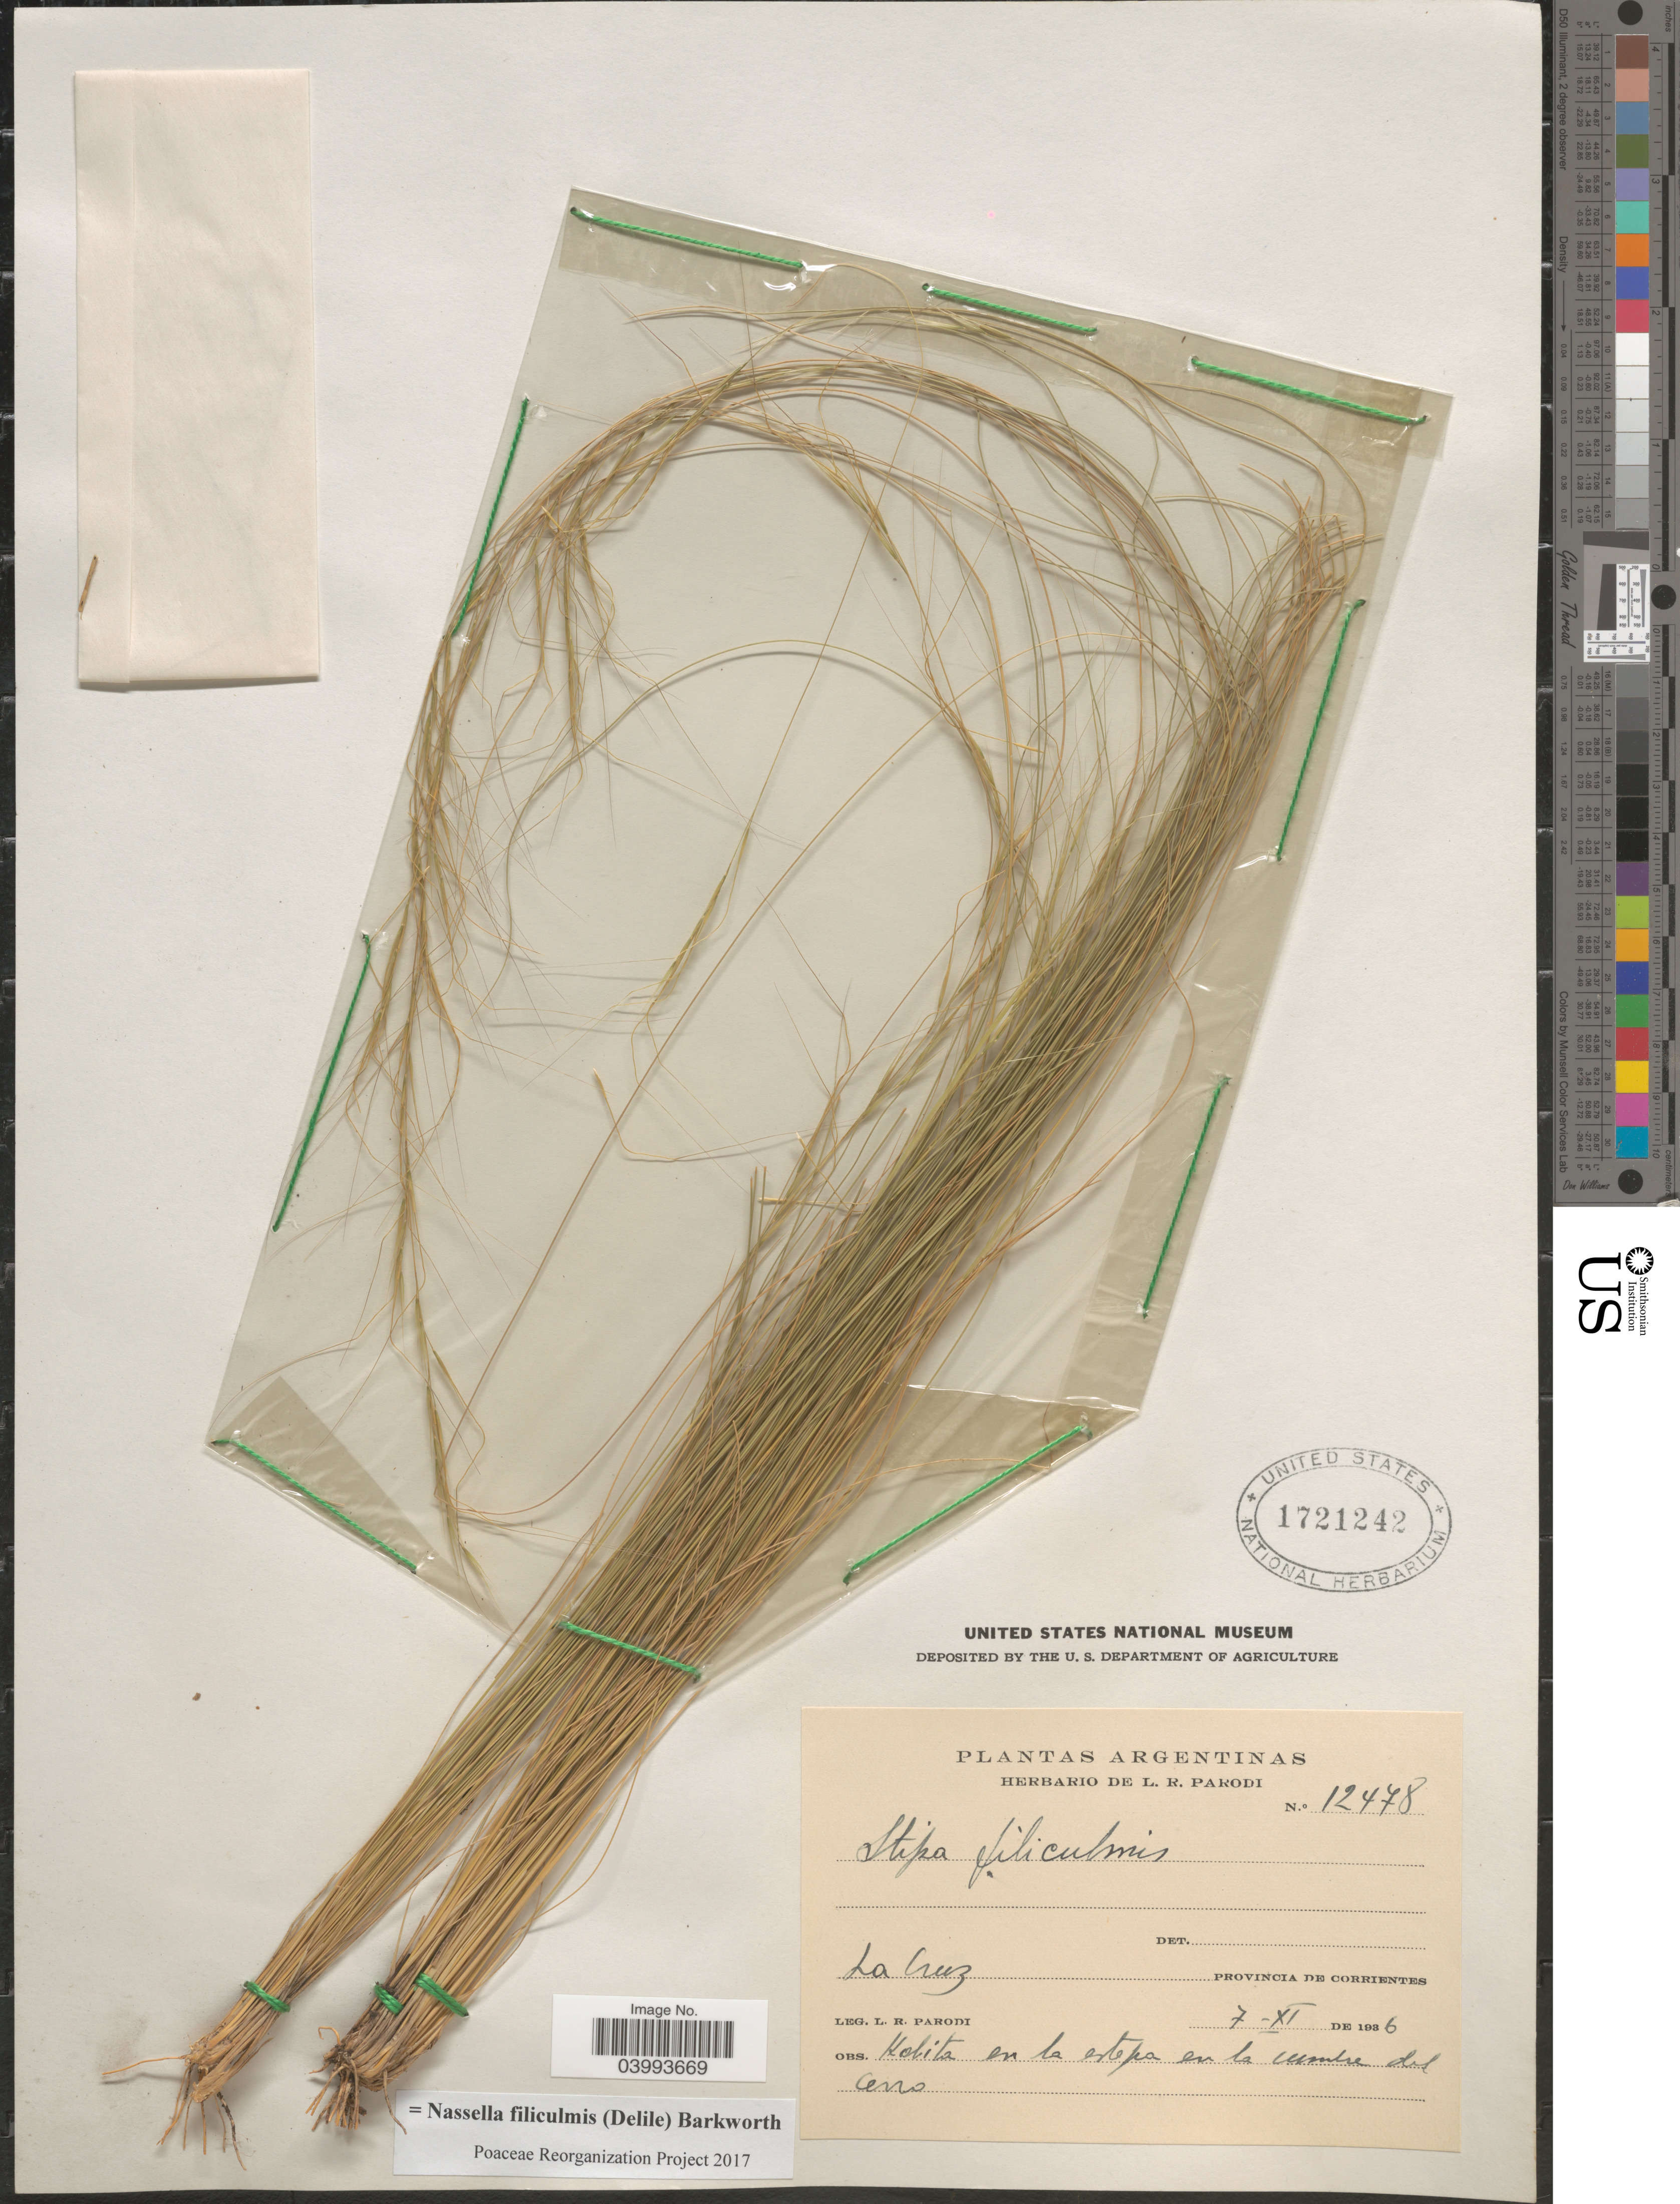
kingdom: Plantae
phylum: Tracheophyta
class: Liliopsida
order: Poales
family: Poaceae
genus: Nassella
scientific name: Nassella filiculmis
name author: (Delile) Barkworth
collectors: L. R. Parodi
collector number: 12478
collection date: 1936-11-07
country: Argentina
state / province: Corrientes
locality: La Cruz.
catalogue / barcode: US 1721242